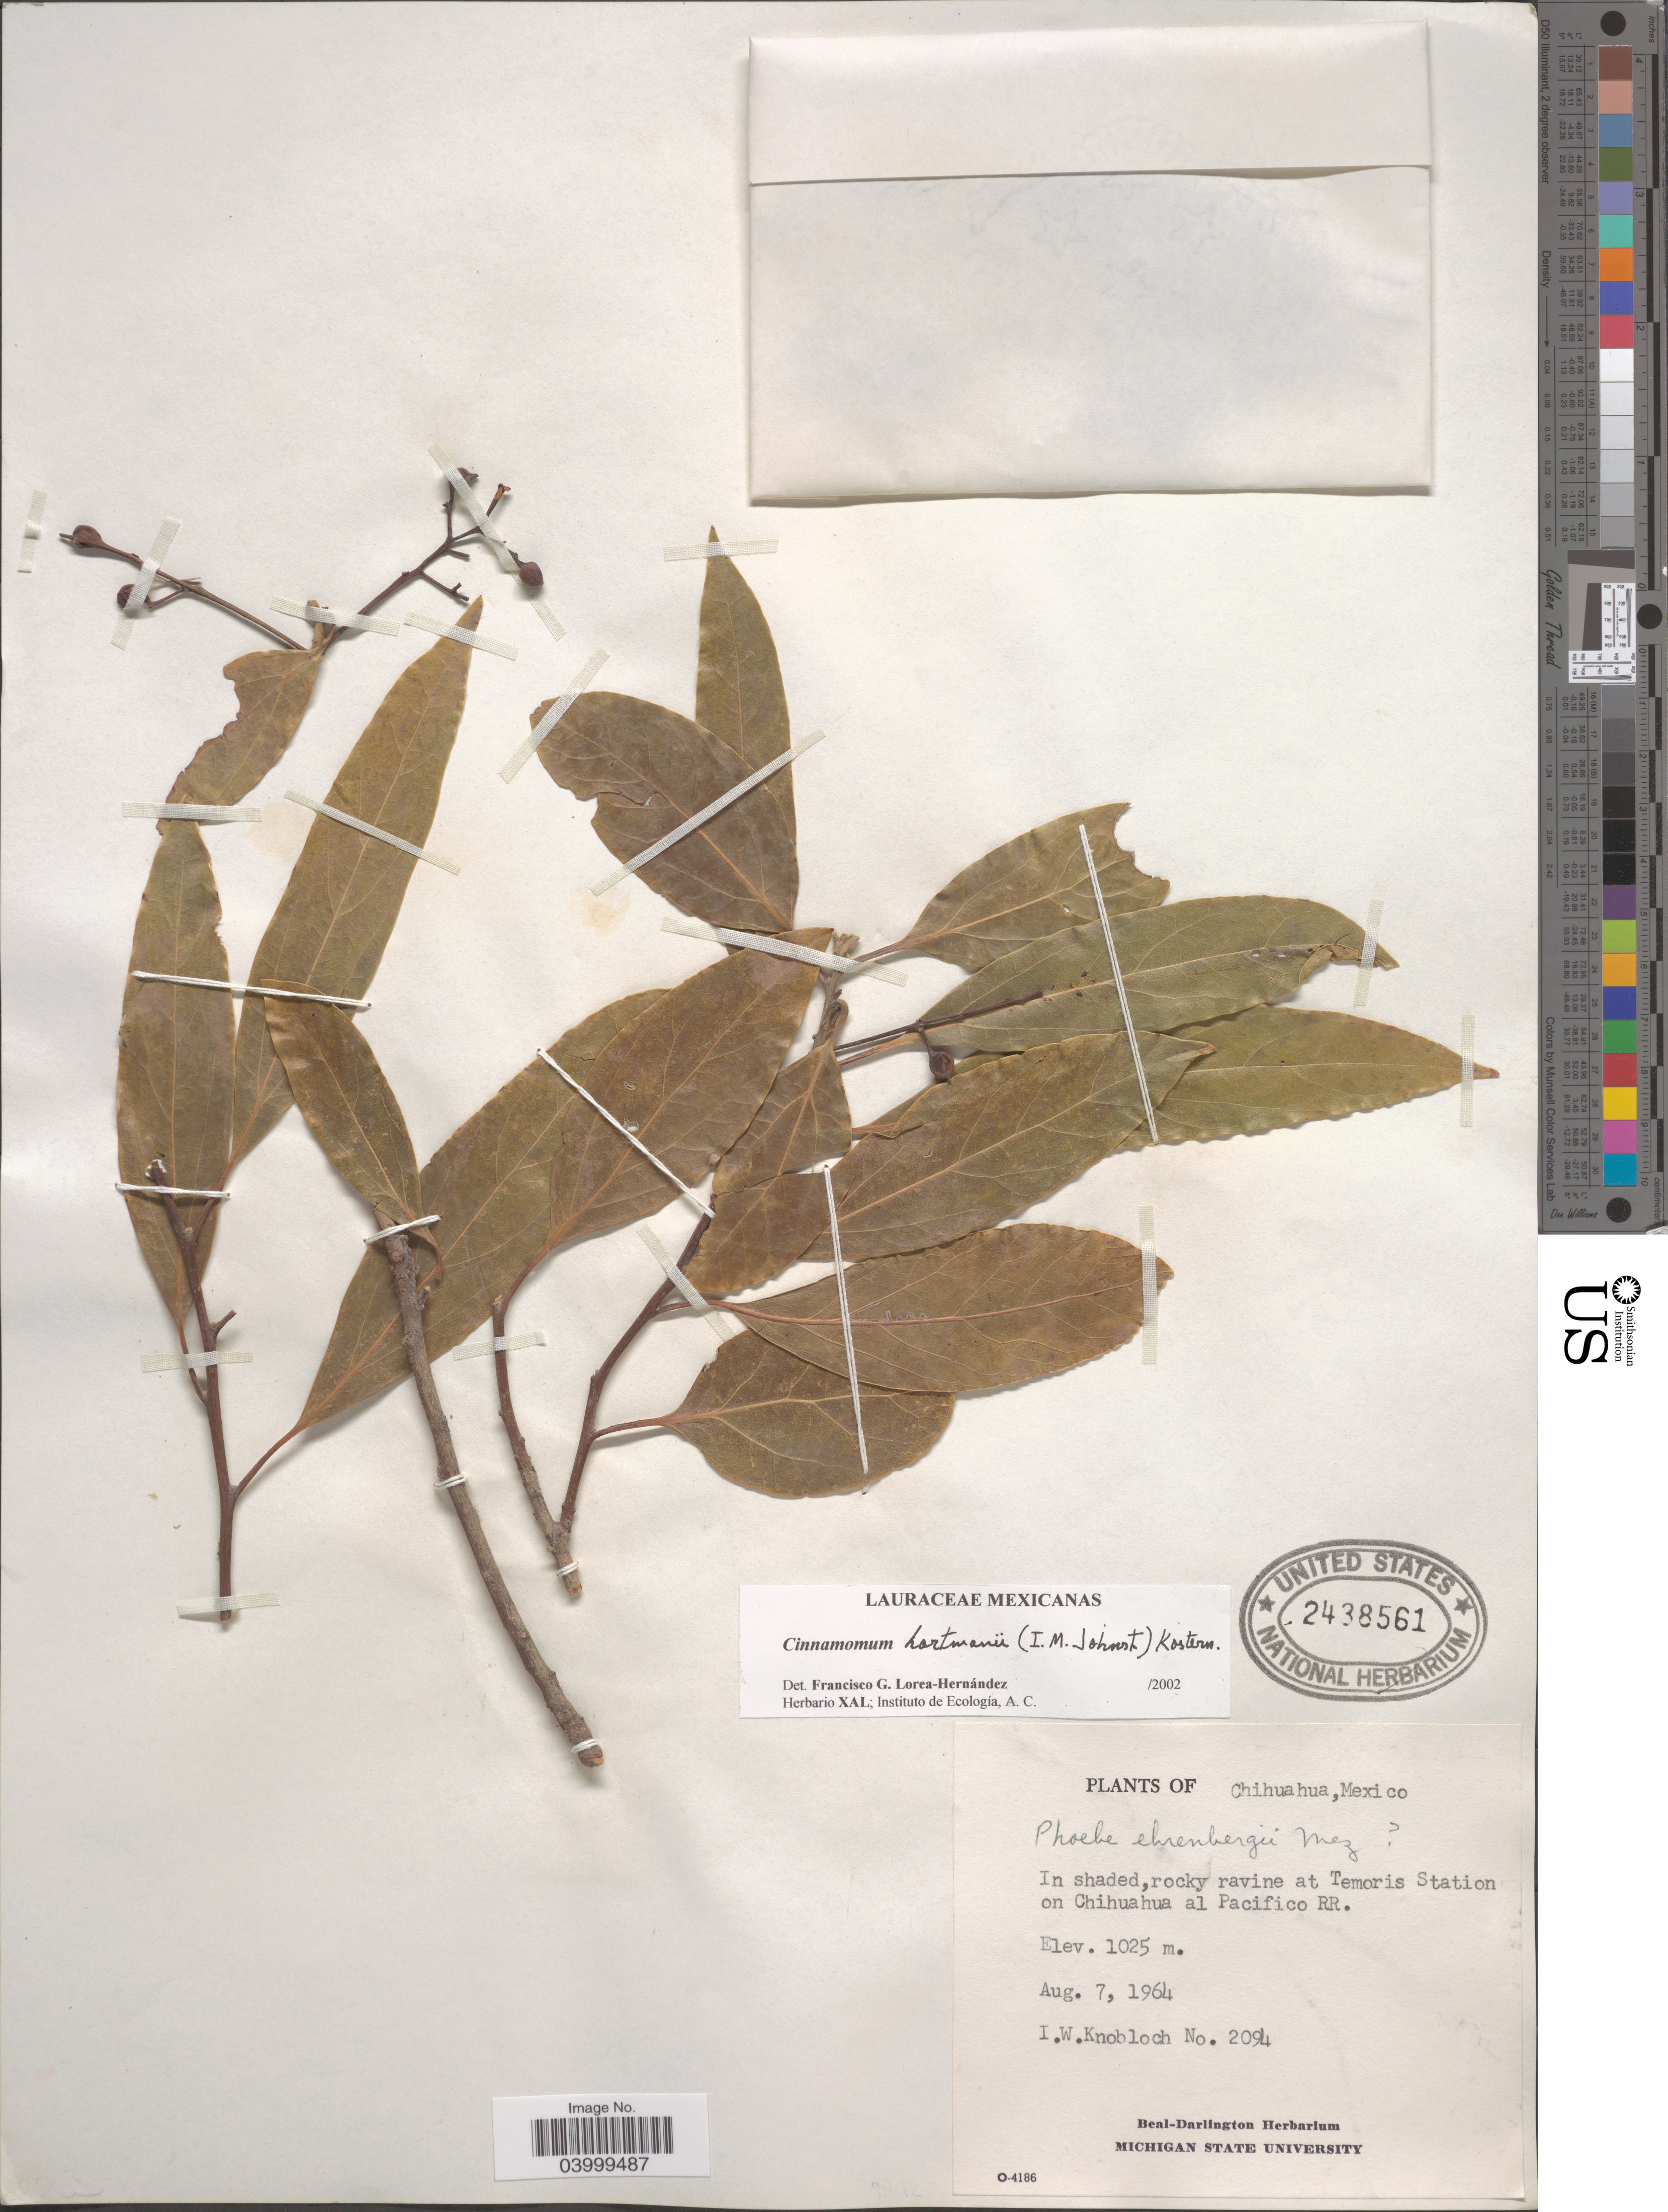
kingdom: Plantae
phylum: Tracheophyta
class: Magnoliopsida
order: Laurales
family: Lauraceae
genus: Cinnamomum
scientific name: Cinnamomum hartmannii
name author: (I.M. Johnst.) Kosterm.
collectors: I. W. Knobloch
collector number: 2094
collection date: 1964-08-07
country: Mexico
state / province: Chihuahua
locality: In shaded, rocky ravine at Temoris Station on Chihuahua al Pacifico RR.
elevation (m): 1025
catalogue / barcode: US 2438561